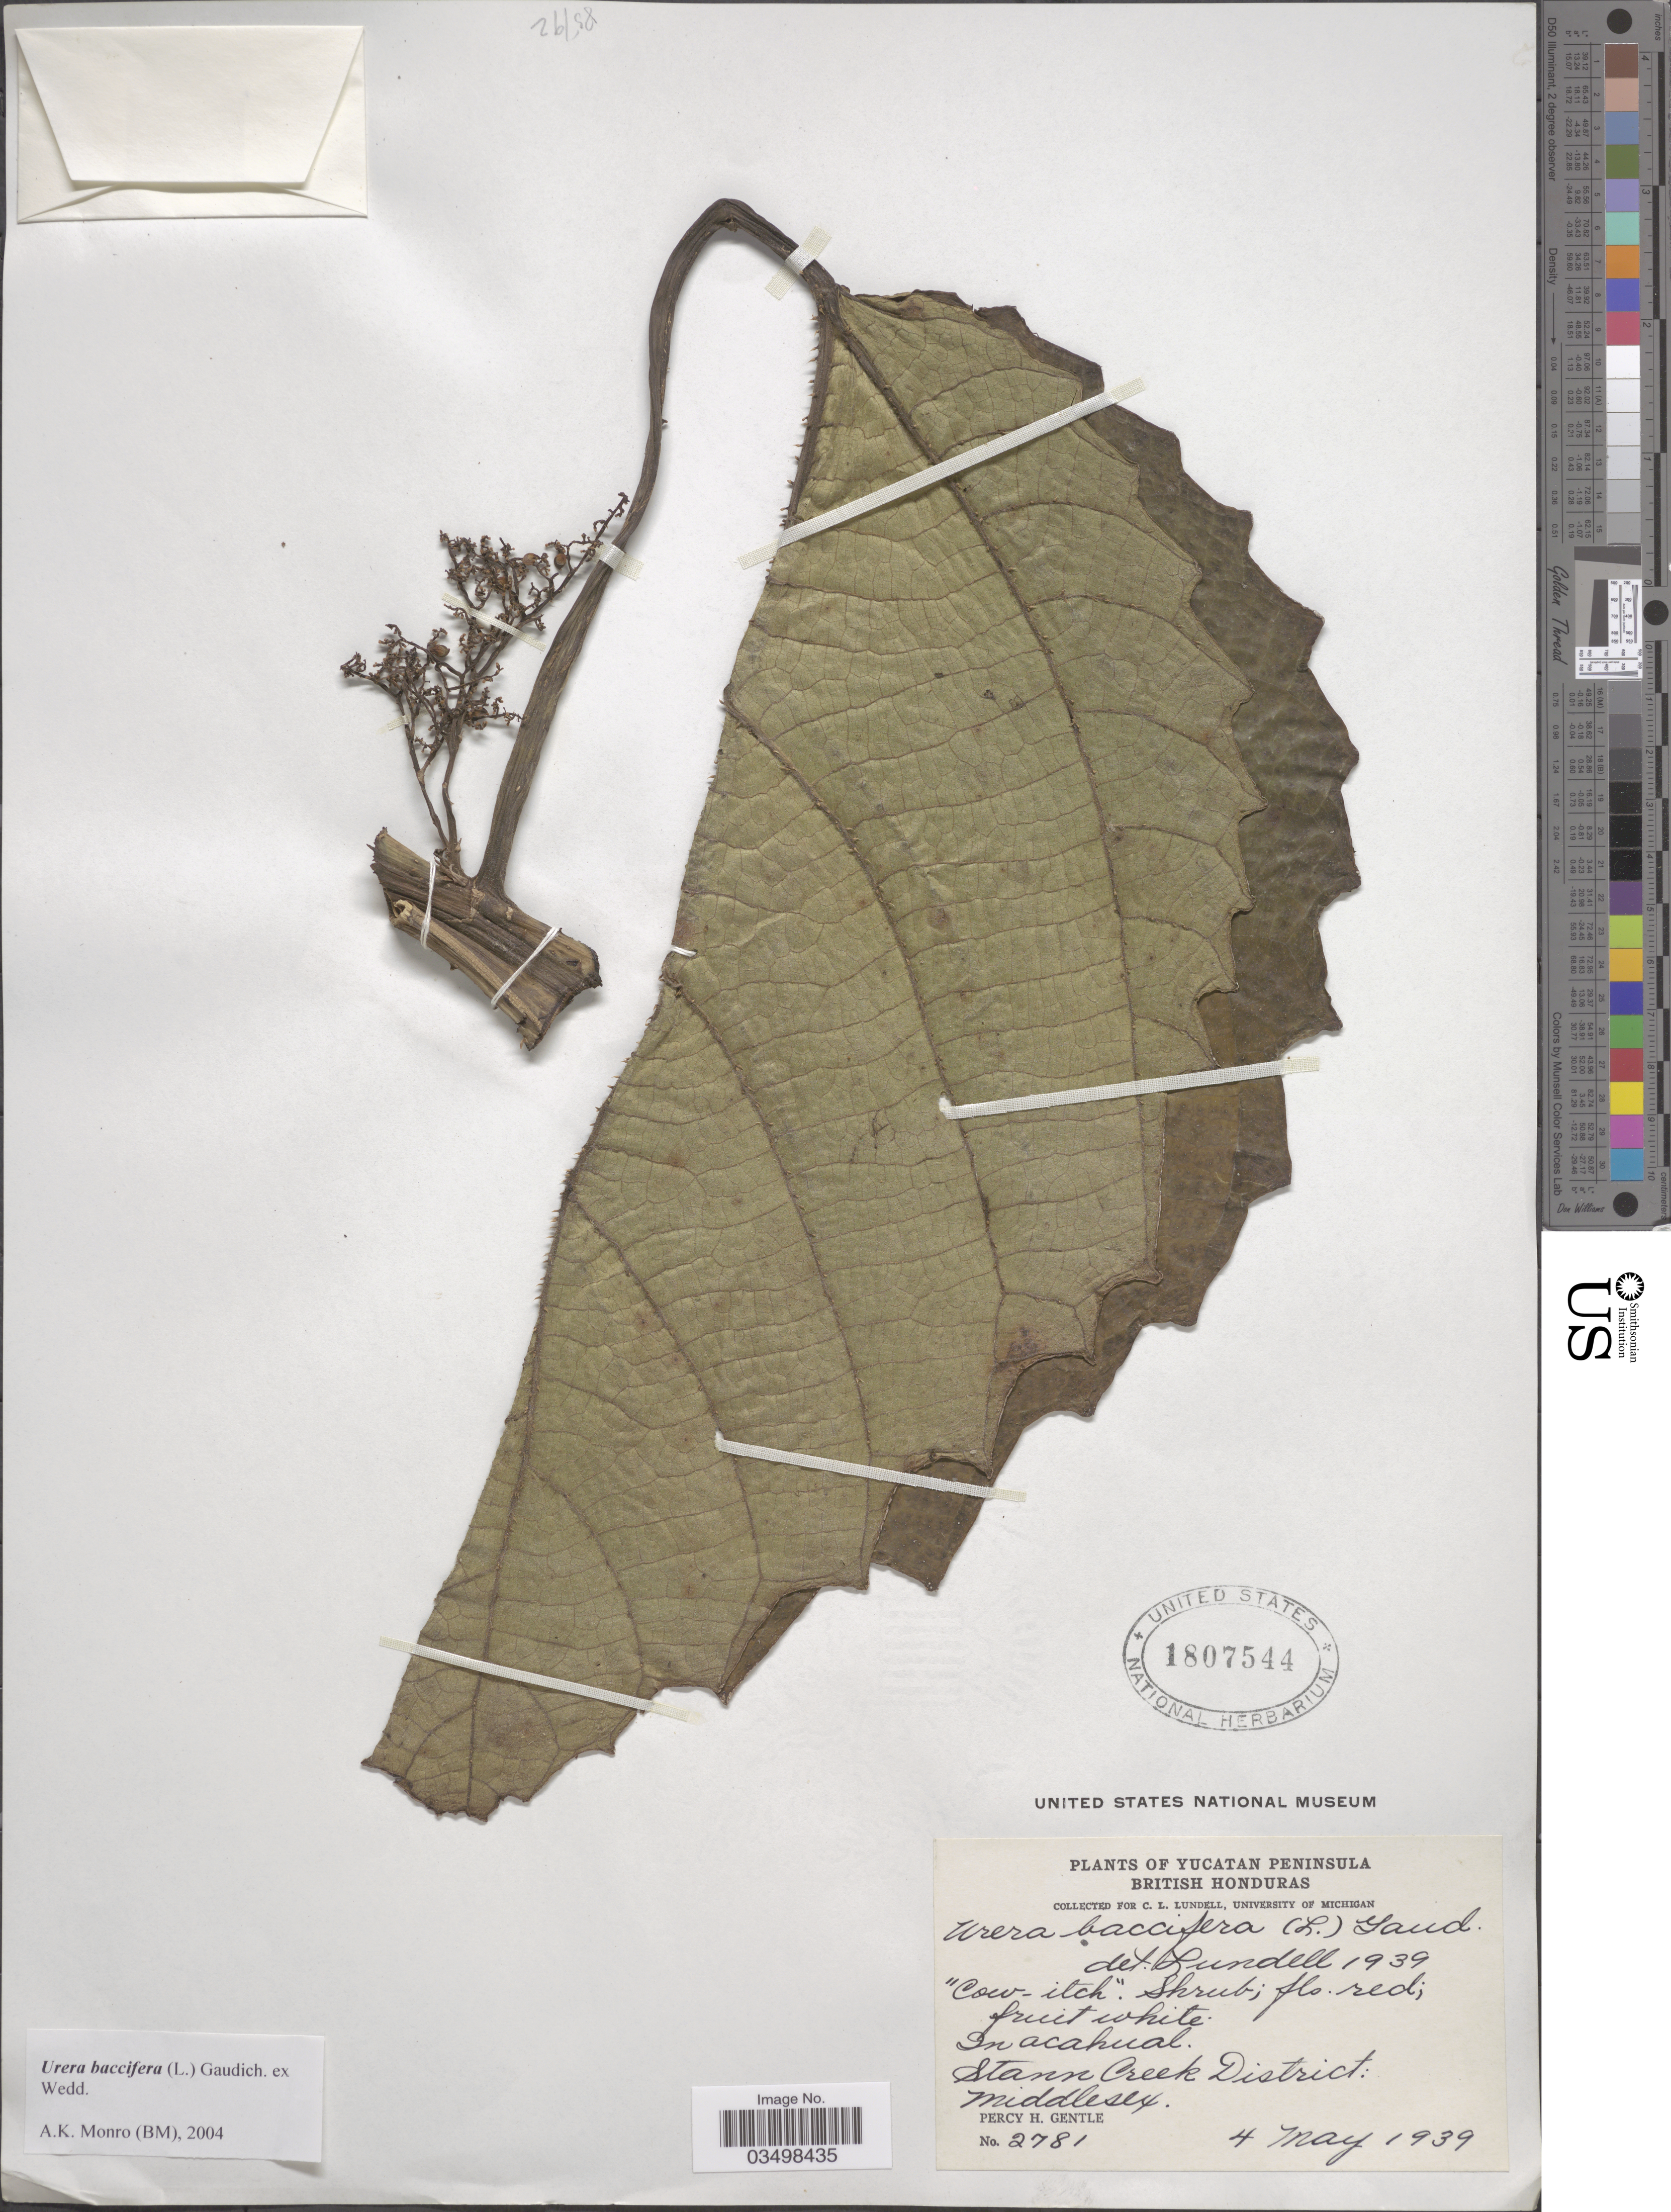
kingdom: Plantae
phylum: Tracheophyta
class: Magnoliopsida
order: Rosales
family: Urticaceae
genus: Urera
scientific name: Urera baccifera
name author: (L.) Gaudich. ex Wedd.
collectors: P. H. Gentle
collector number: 2781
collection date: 1939-05-04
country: Belize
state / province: Stann Creek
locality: Yucatan Peninsula. British Honduras. Inacahual. Stann Creek District: middlesex.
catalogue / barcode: US 1807544